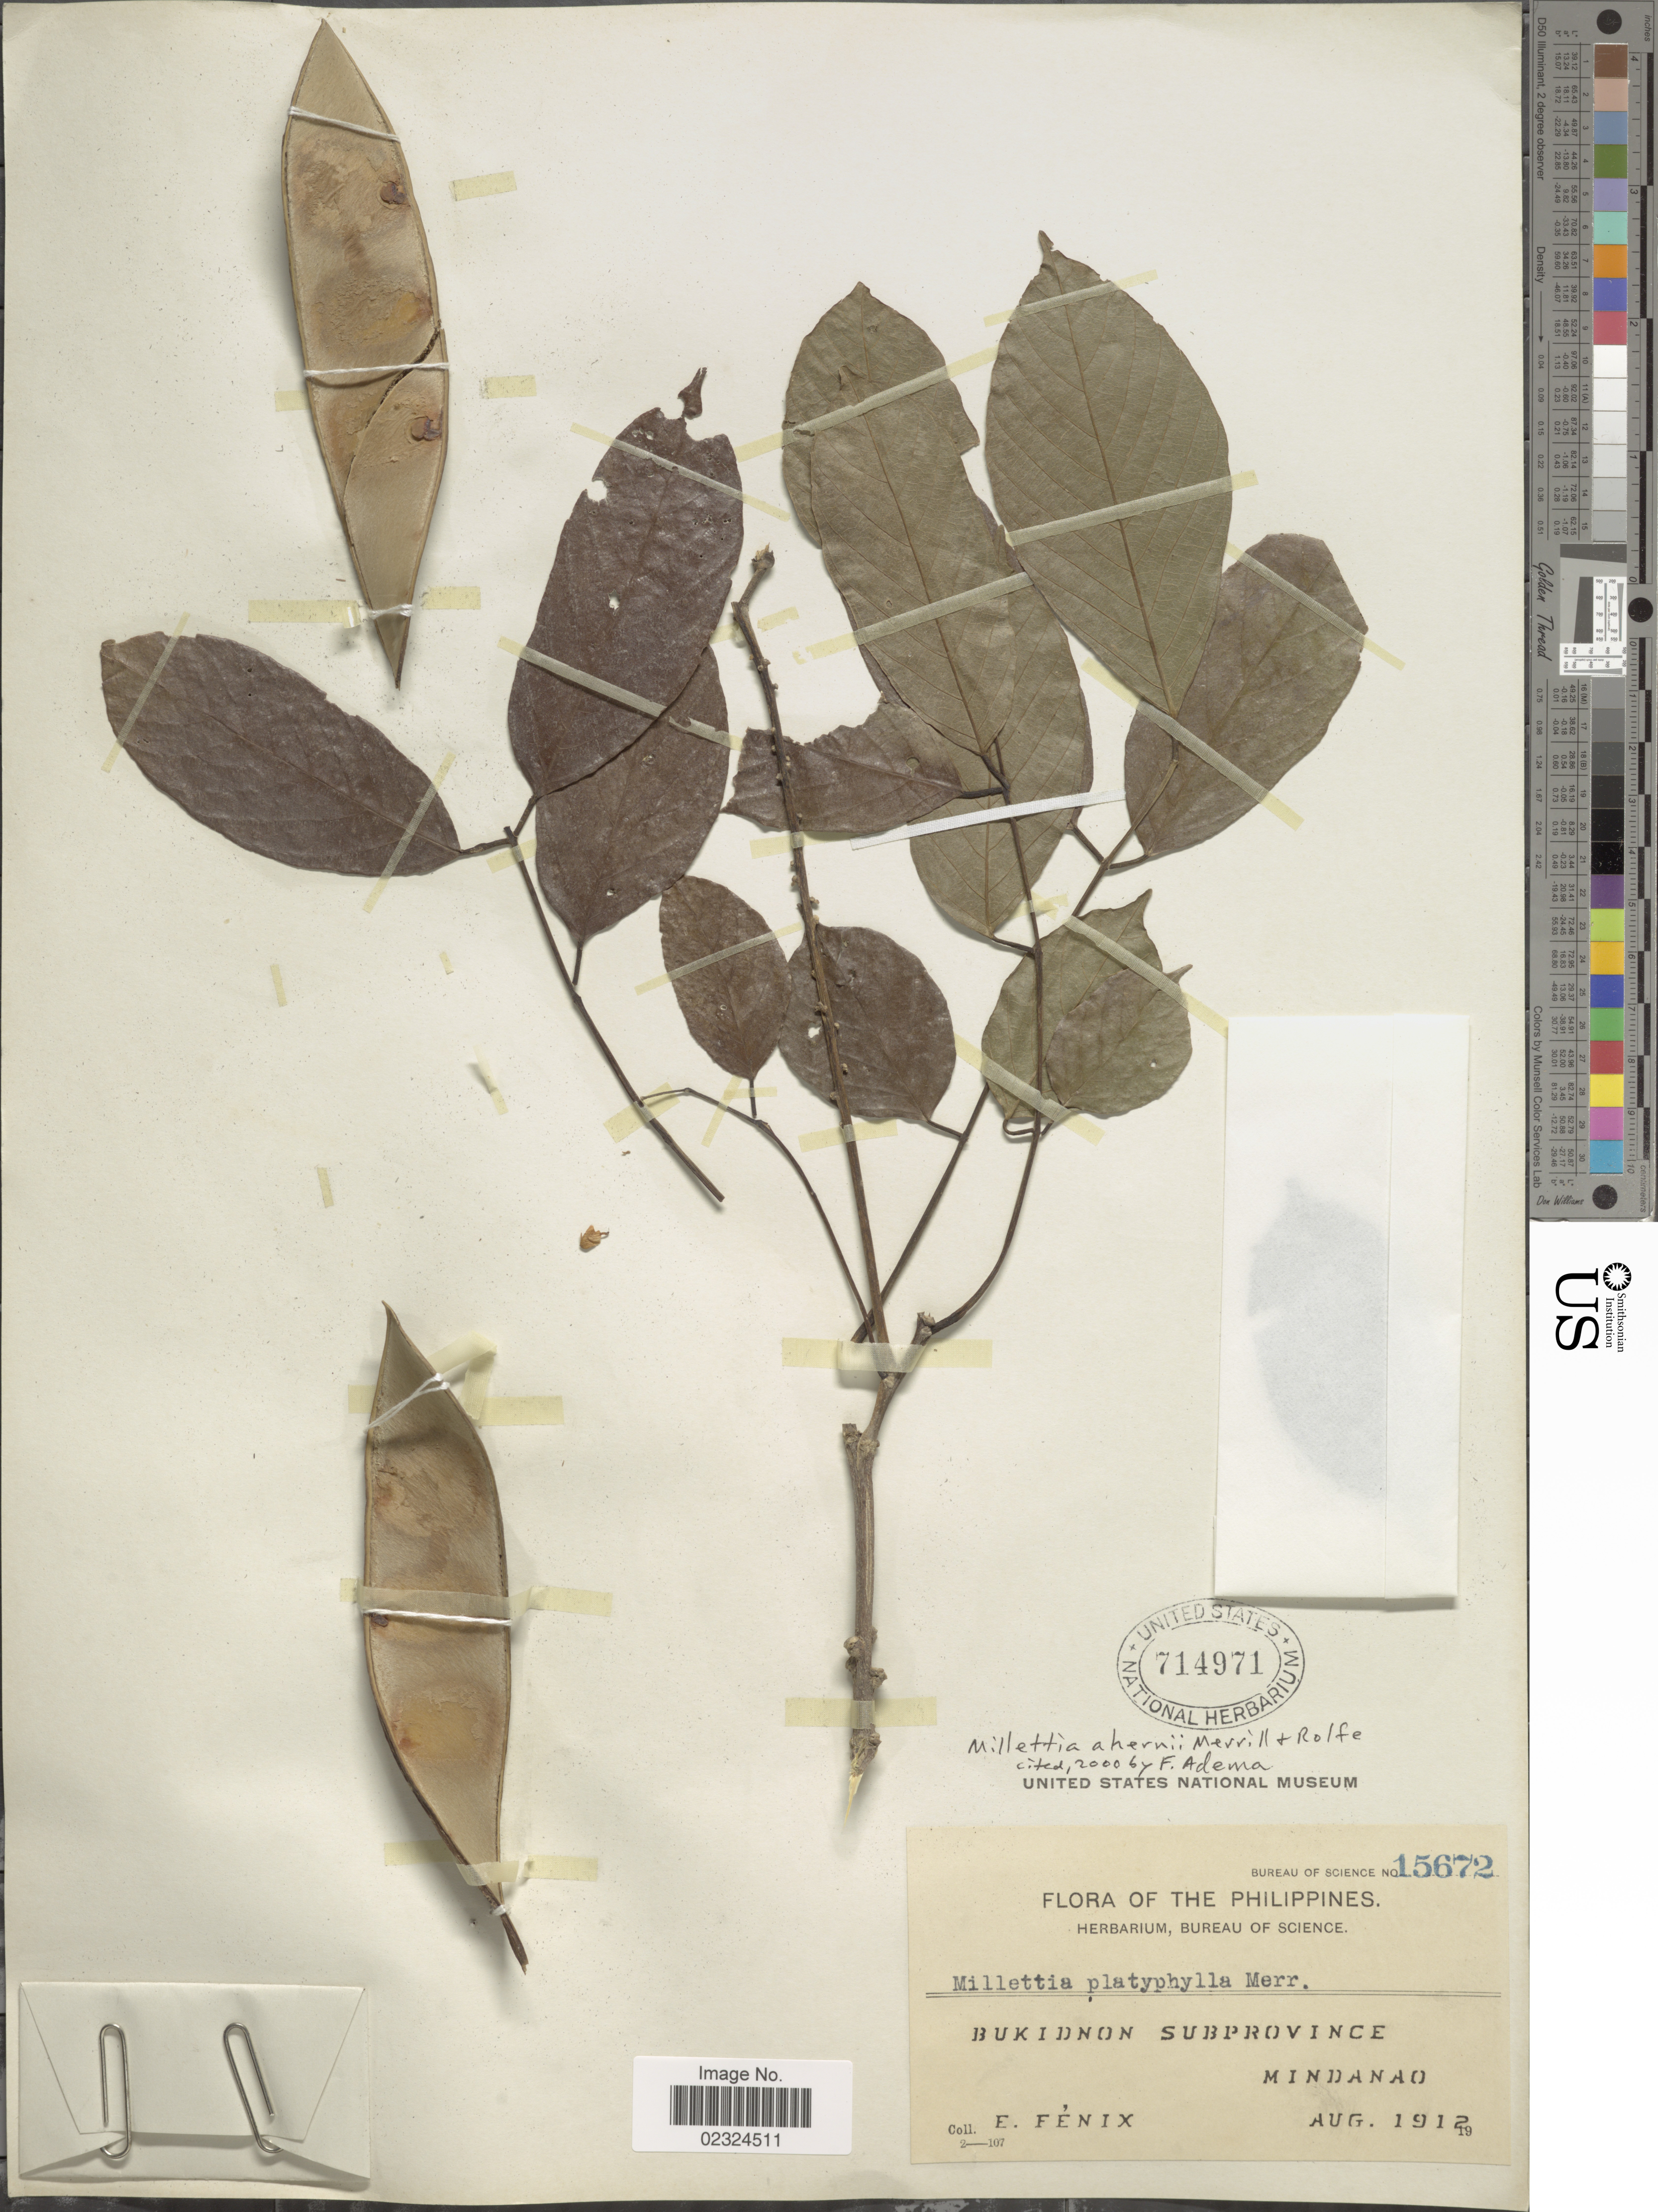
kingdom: Plantae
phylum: Tracheophyta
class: Magnoliopsida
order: Fabales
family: Fabaceae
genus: Millettia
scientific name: Millettia ahernii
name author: Merr. & Rolfe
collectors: E. Fénix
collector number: Bureau of Science 15672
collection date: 1912-08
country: Philippines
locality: Bukidnon subprovince, Mindanao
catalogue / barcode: US 714971